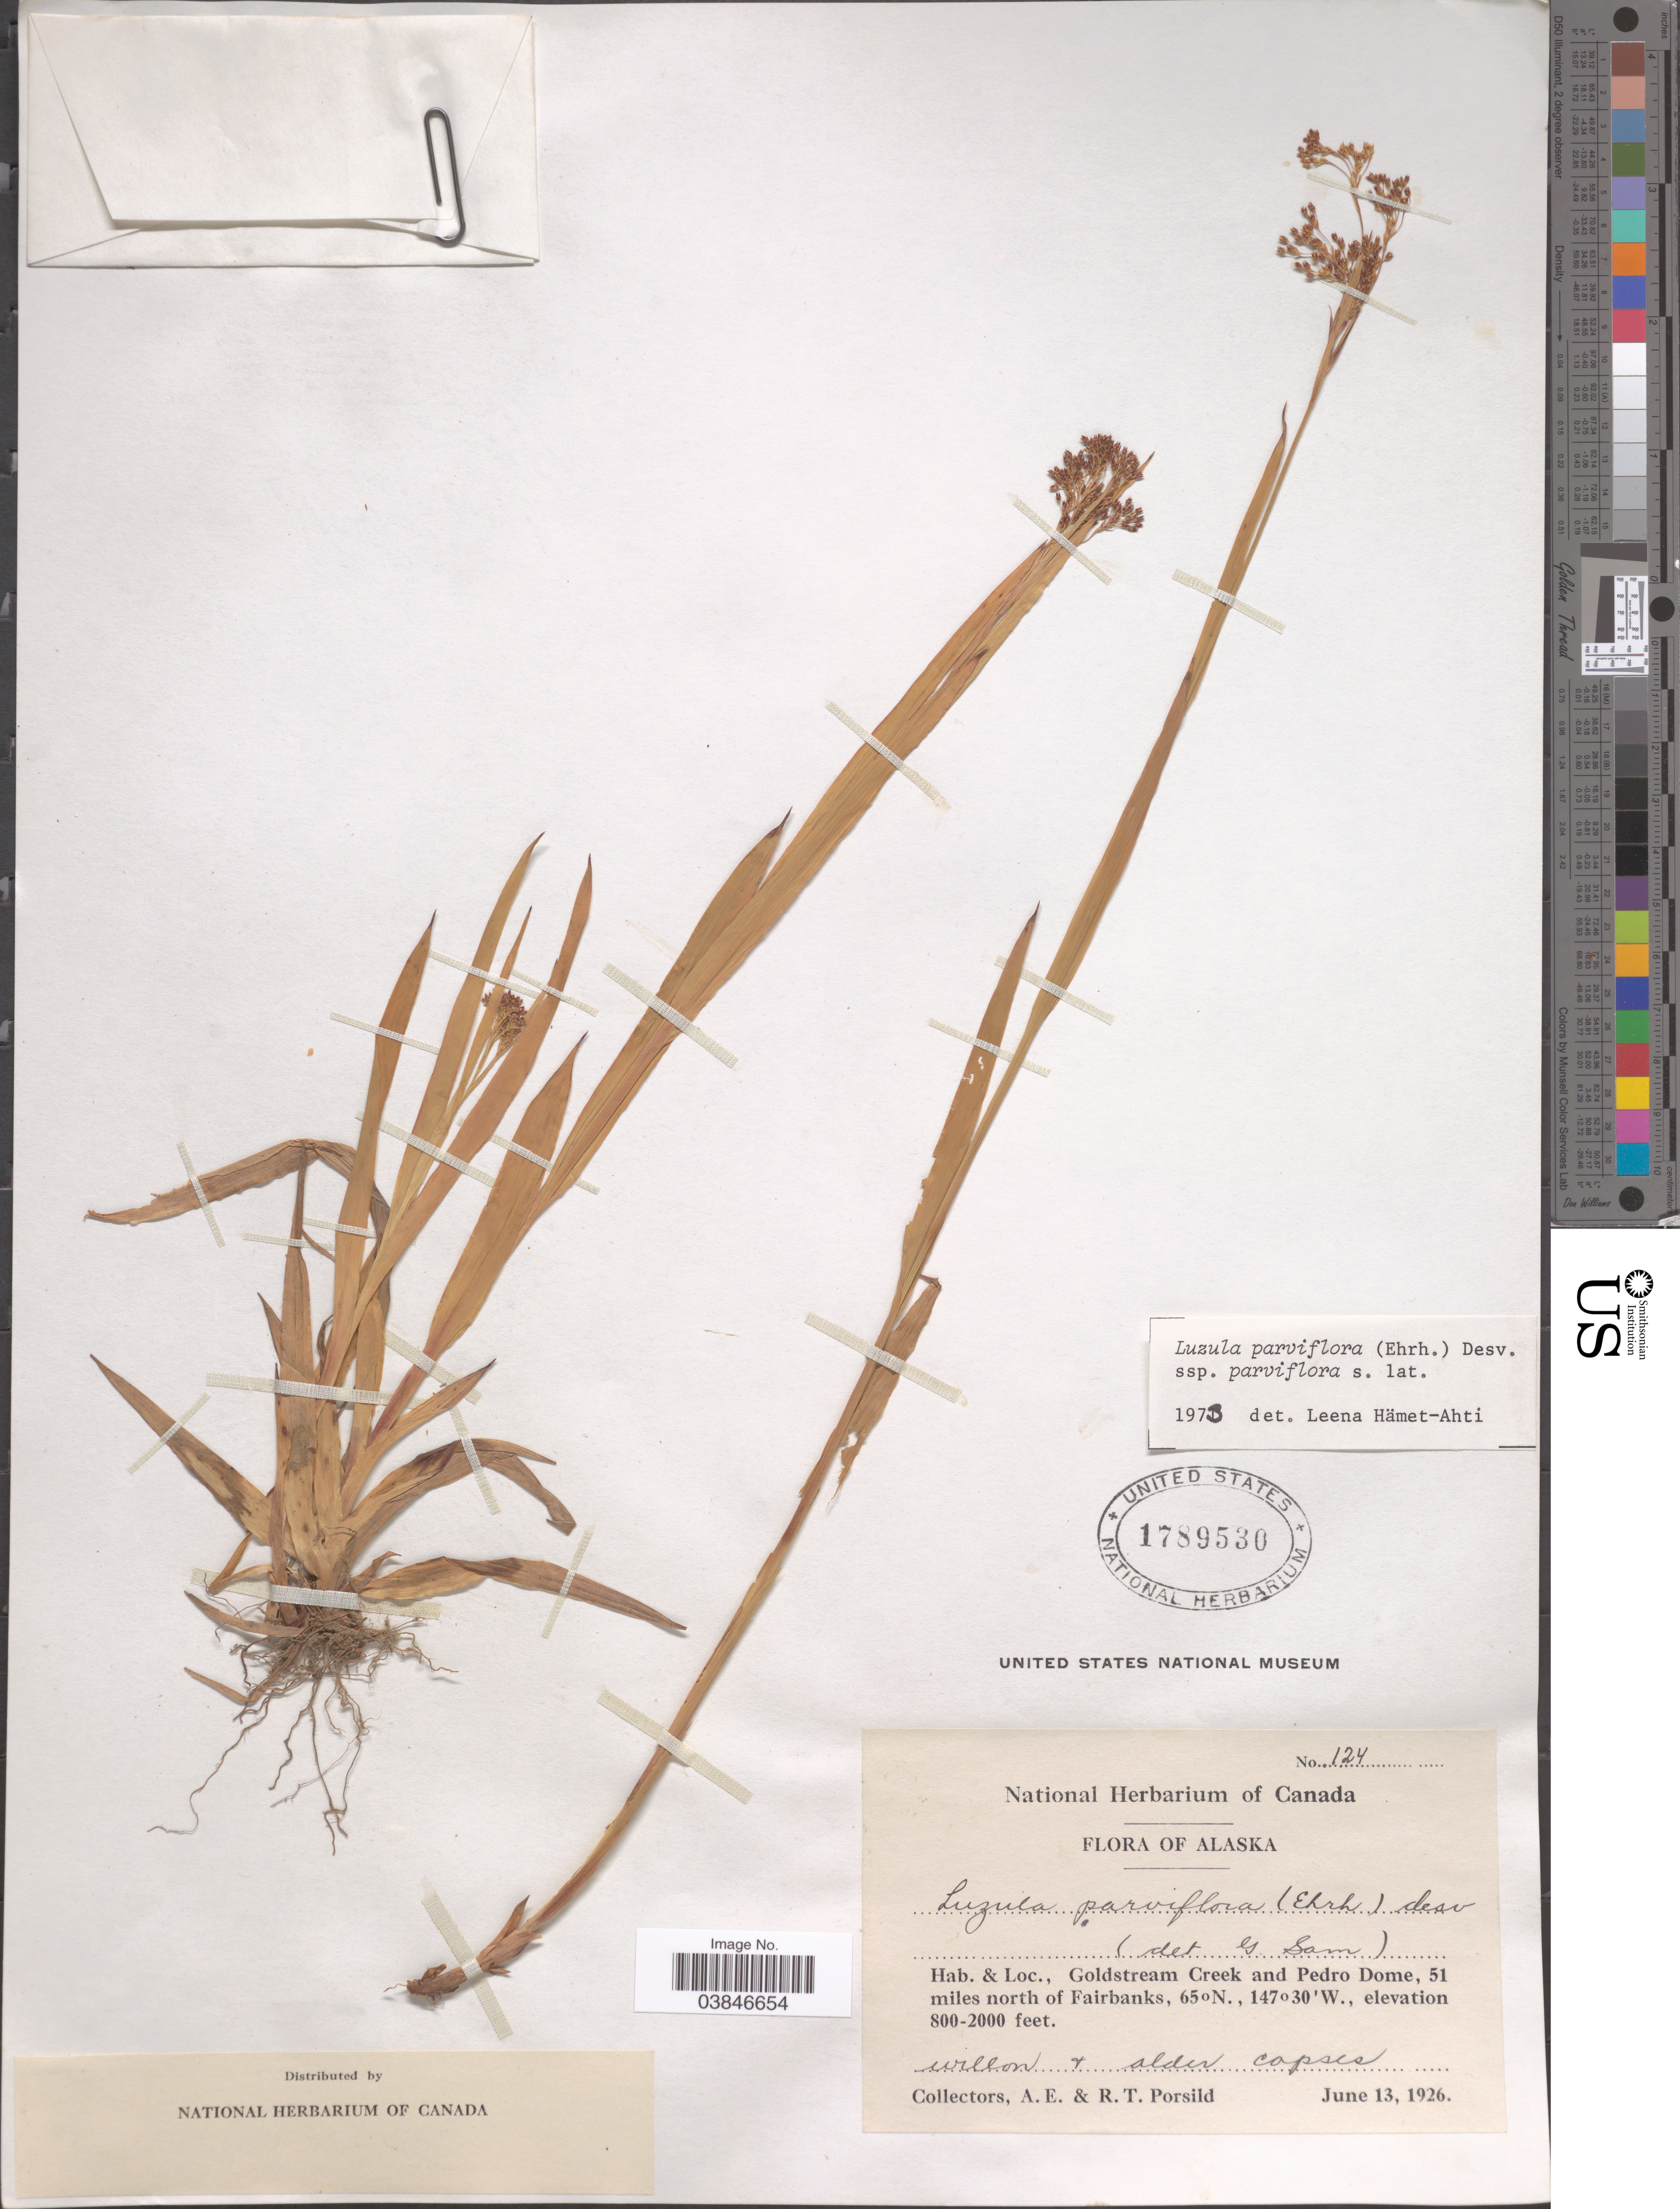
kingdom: Plantae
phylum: Tracheophyta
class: Liliopsida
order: Poales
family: Juncaceae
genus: Luzula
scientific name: Luzula parviflora subsp. parviflora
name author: (Ehrh.) Desv.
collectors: A. E. Porsild & R. T. Porsild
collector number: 124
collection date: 1926-06-13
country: United States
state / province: Alaska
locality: Goldstream Creek and Pedro Dome, 51 miles north of Fairbanks.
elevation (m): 244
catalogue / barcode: US 1789530